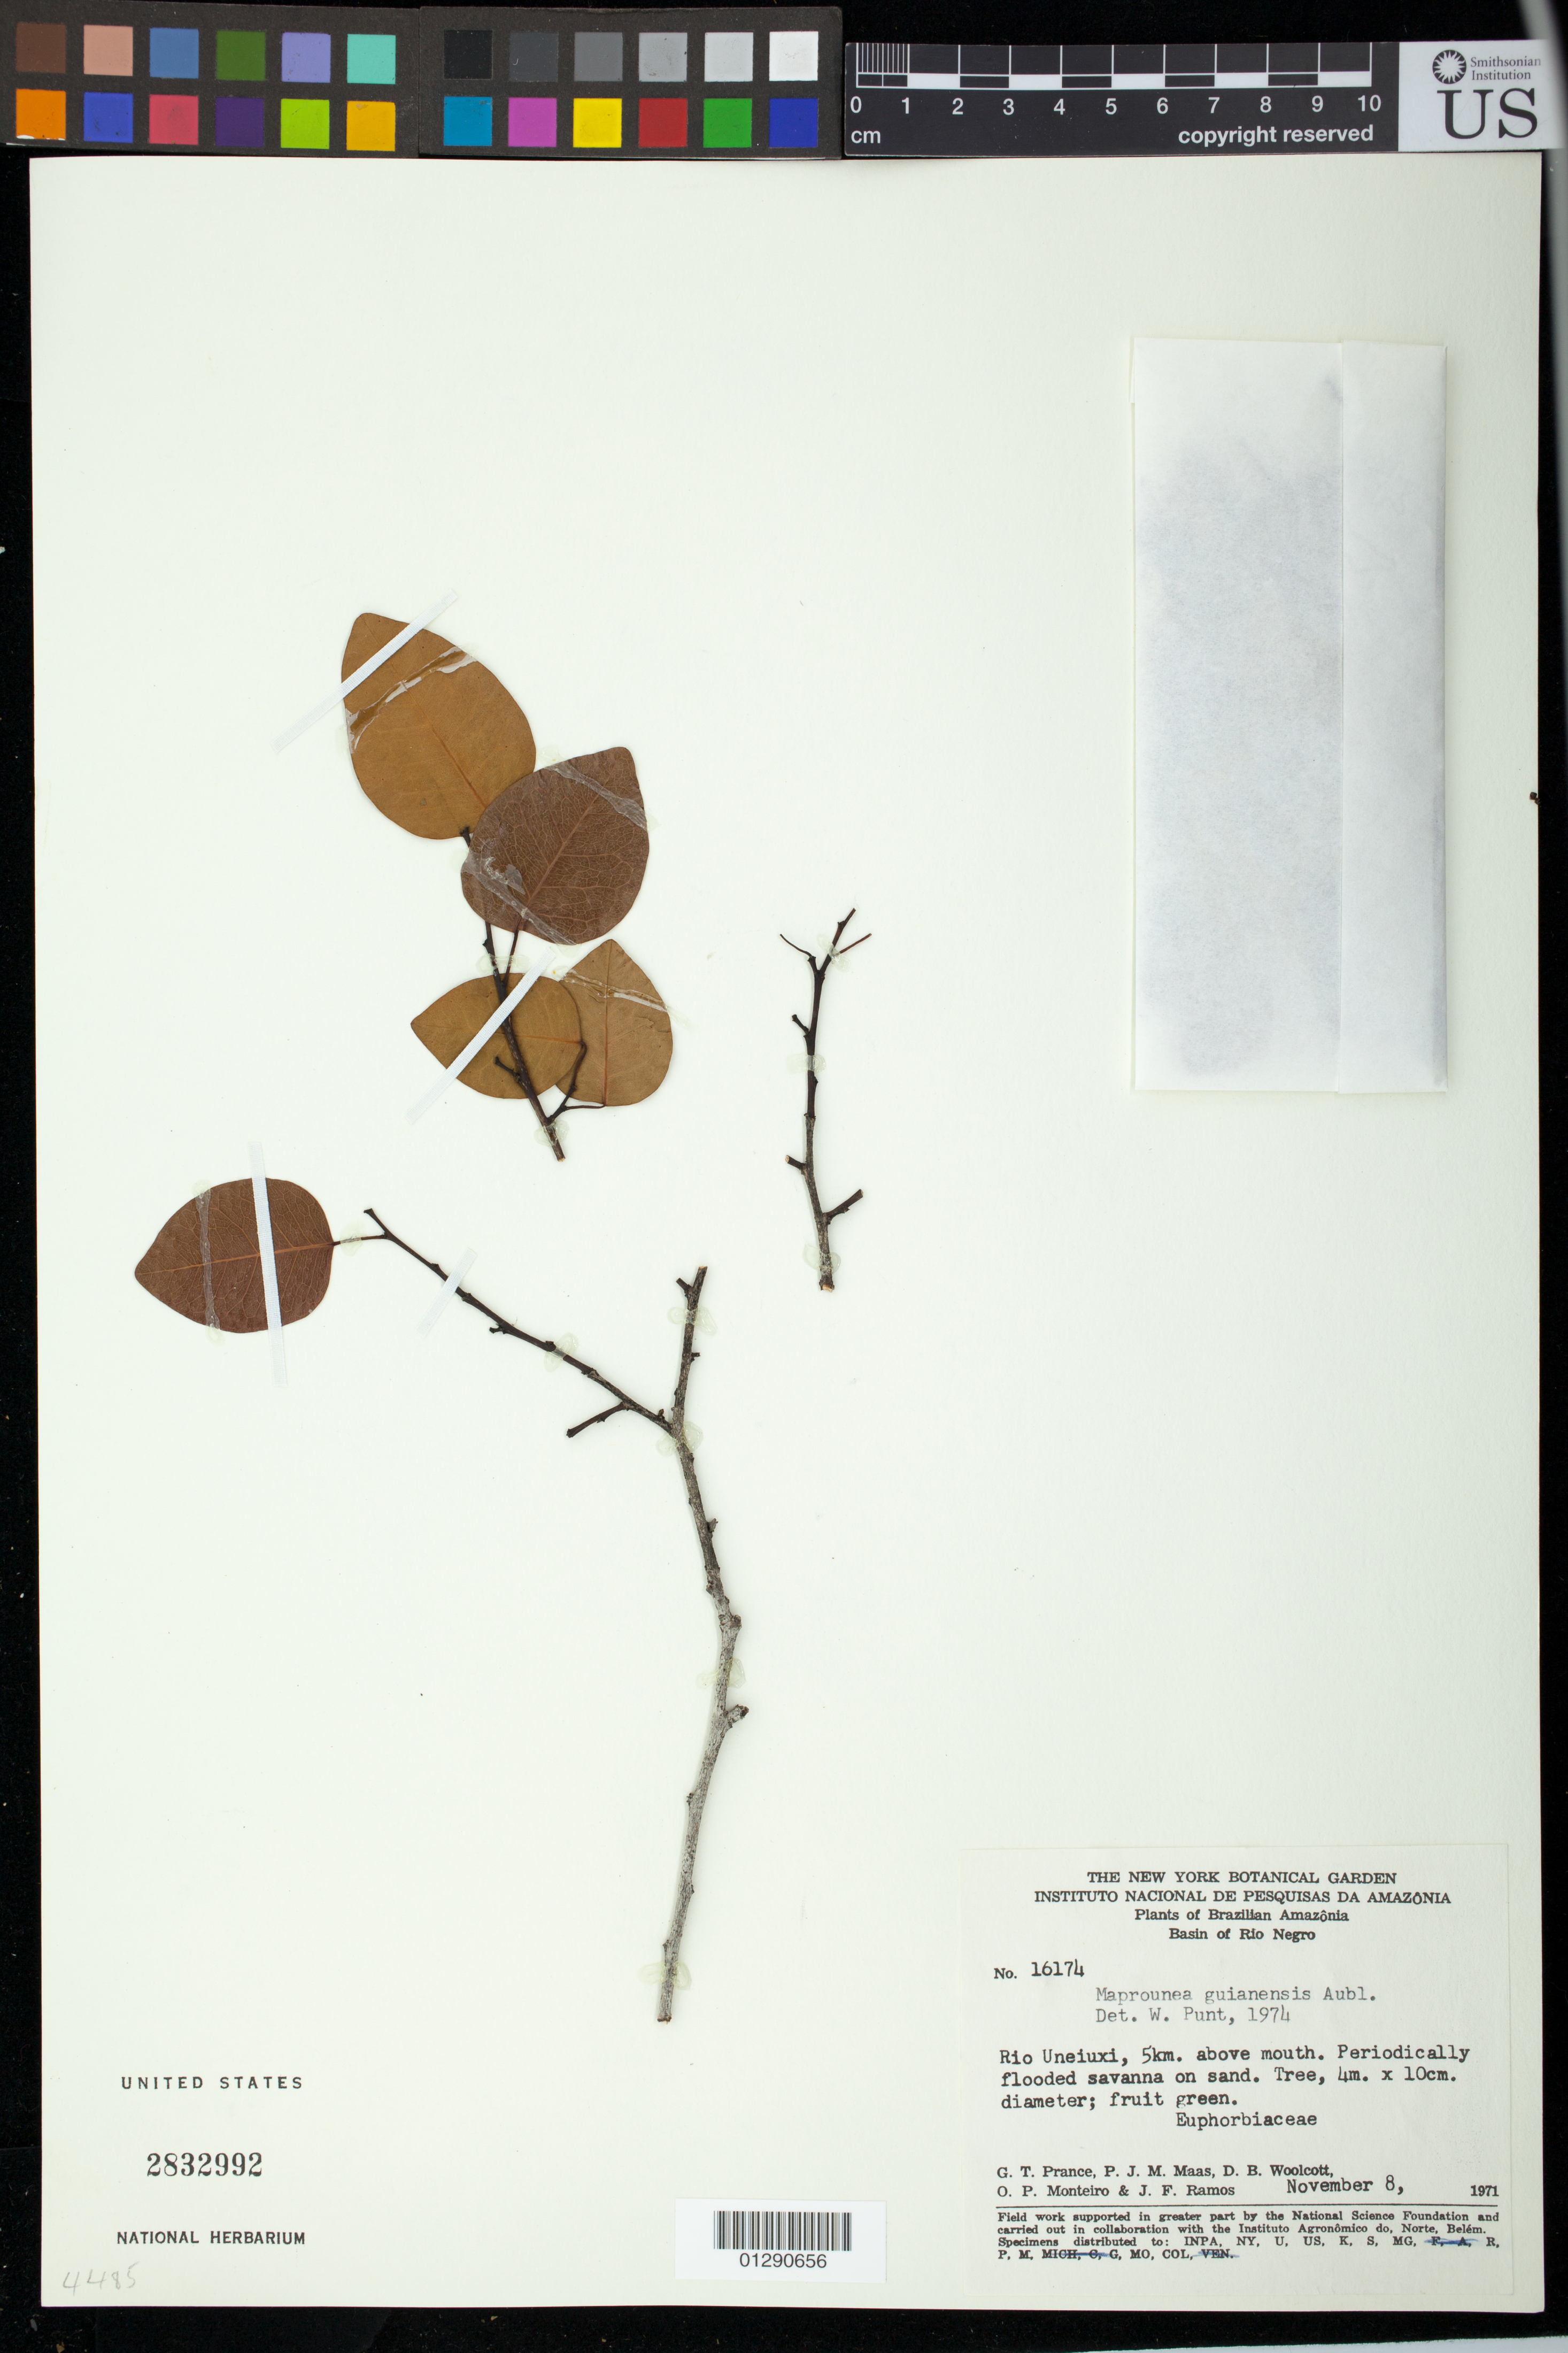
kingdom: Plantae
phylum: Tracheophyta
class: Magnoliopsida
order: Malpighiales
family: Euphorbiaceae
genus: Maprounea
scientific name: Maprounea guianensis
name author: Aubl.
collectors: G. T. Prance, P. Maas, D. B. Woolcott, O. P. Monteiro & J. F. Ramos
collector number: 16174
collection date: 1971-11-08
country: Brazil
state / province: Amazonas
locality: Rio Uneiuxi, 5km. above mouth.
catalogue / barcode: US 2832992